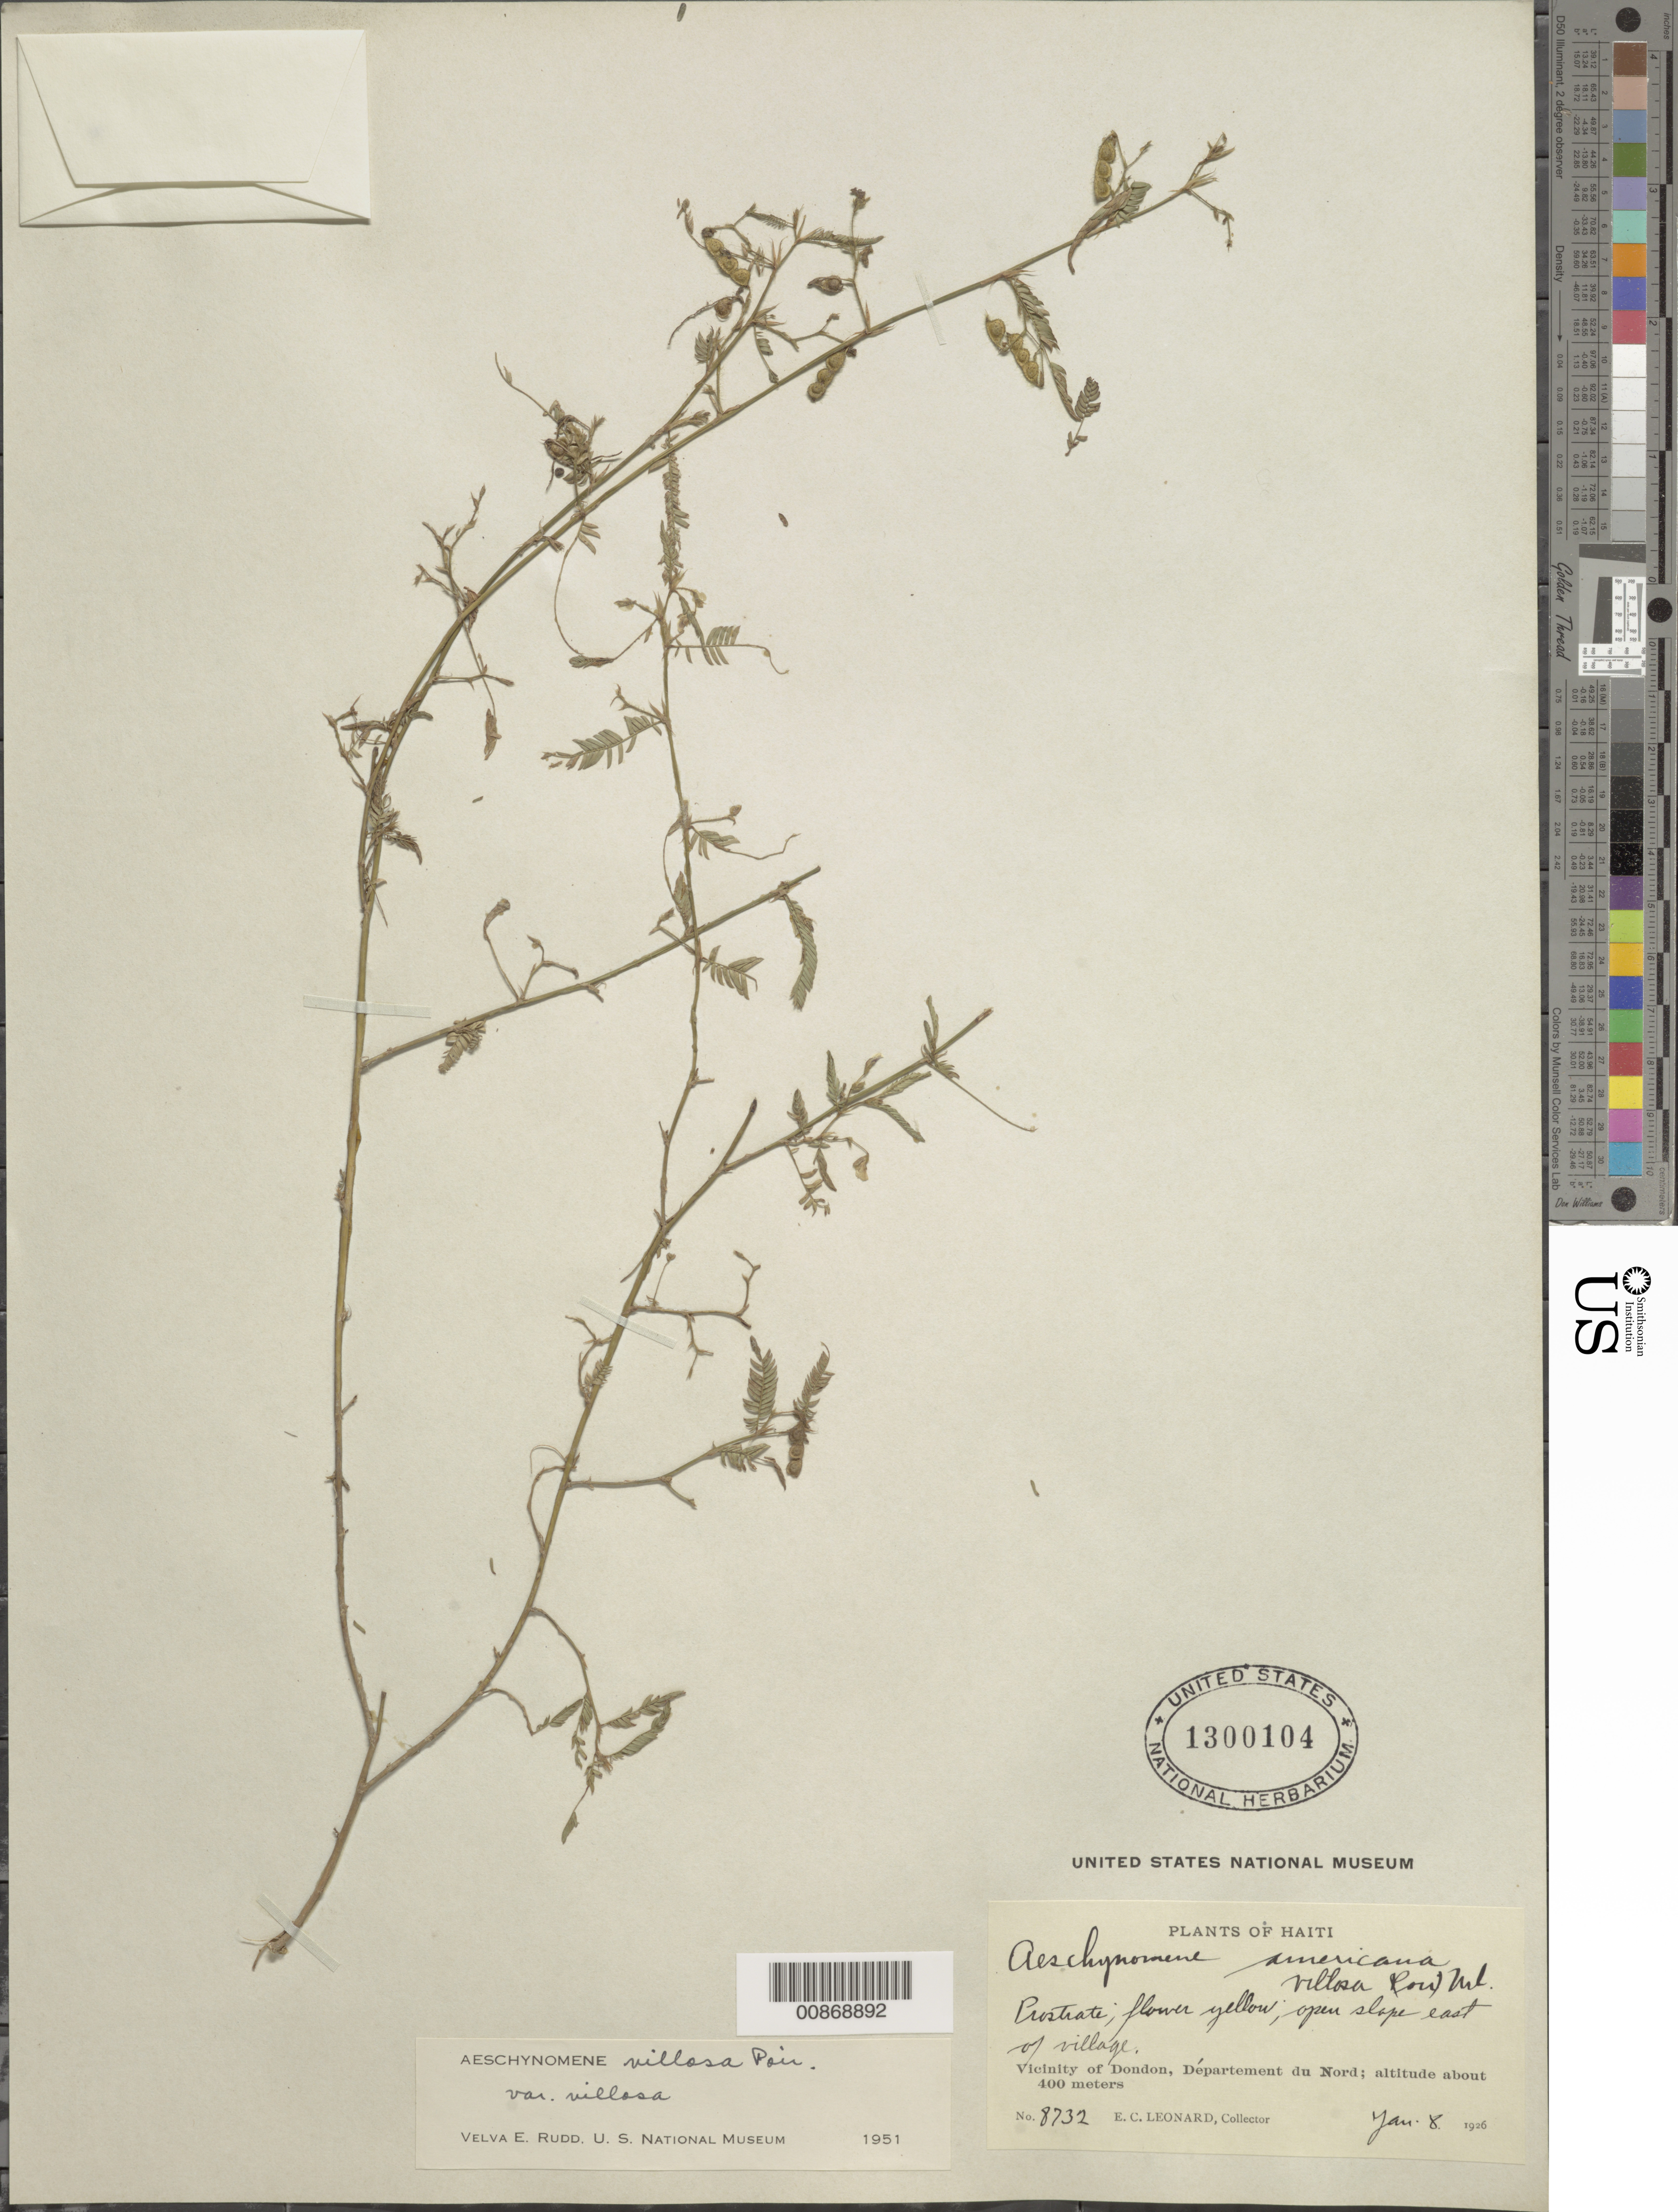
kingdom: Plantae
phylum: Tracheophyta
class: Magnoliopsida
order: Fabales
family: Fabaceae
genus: Aeschynomene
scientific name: Aeschynomene villosa var. villosa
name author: Poir.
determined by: Rudd, V. E.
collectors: E. C. Leonard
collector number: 8732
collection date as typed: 08 Jan 1926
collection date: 1926-01-08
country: Haiti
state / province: Nord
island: Hispaniola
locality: Vicinity of Dondon. East of village.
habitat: Open slope.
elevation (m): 400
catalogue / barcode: US 1300104